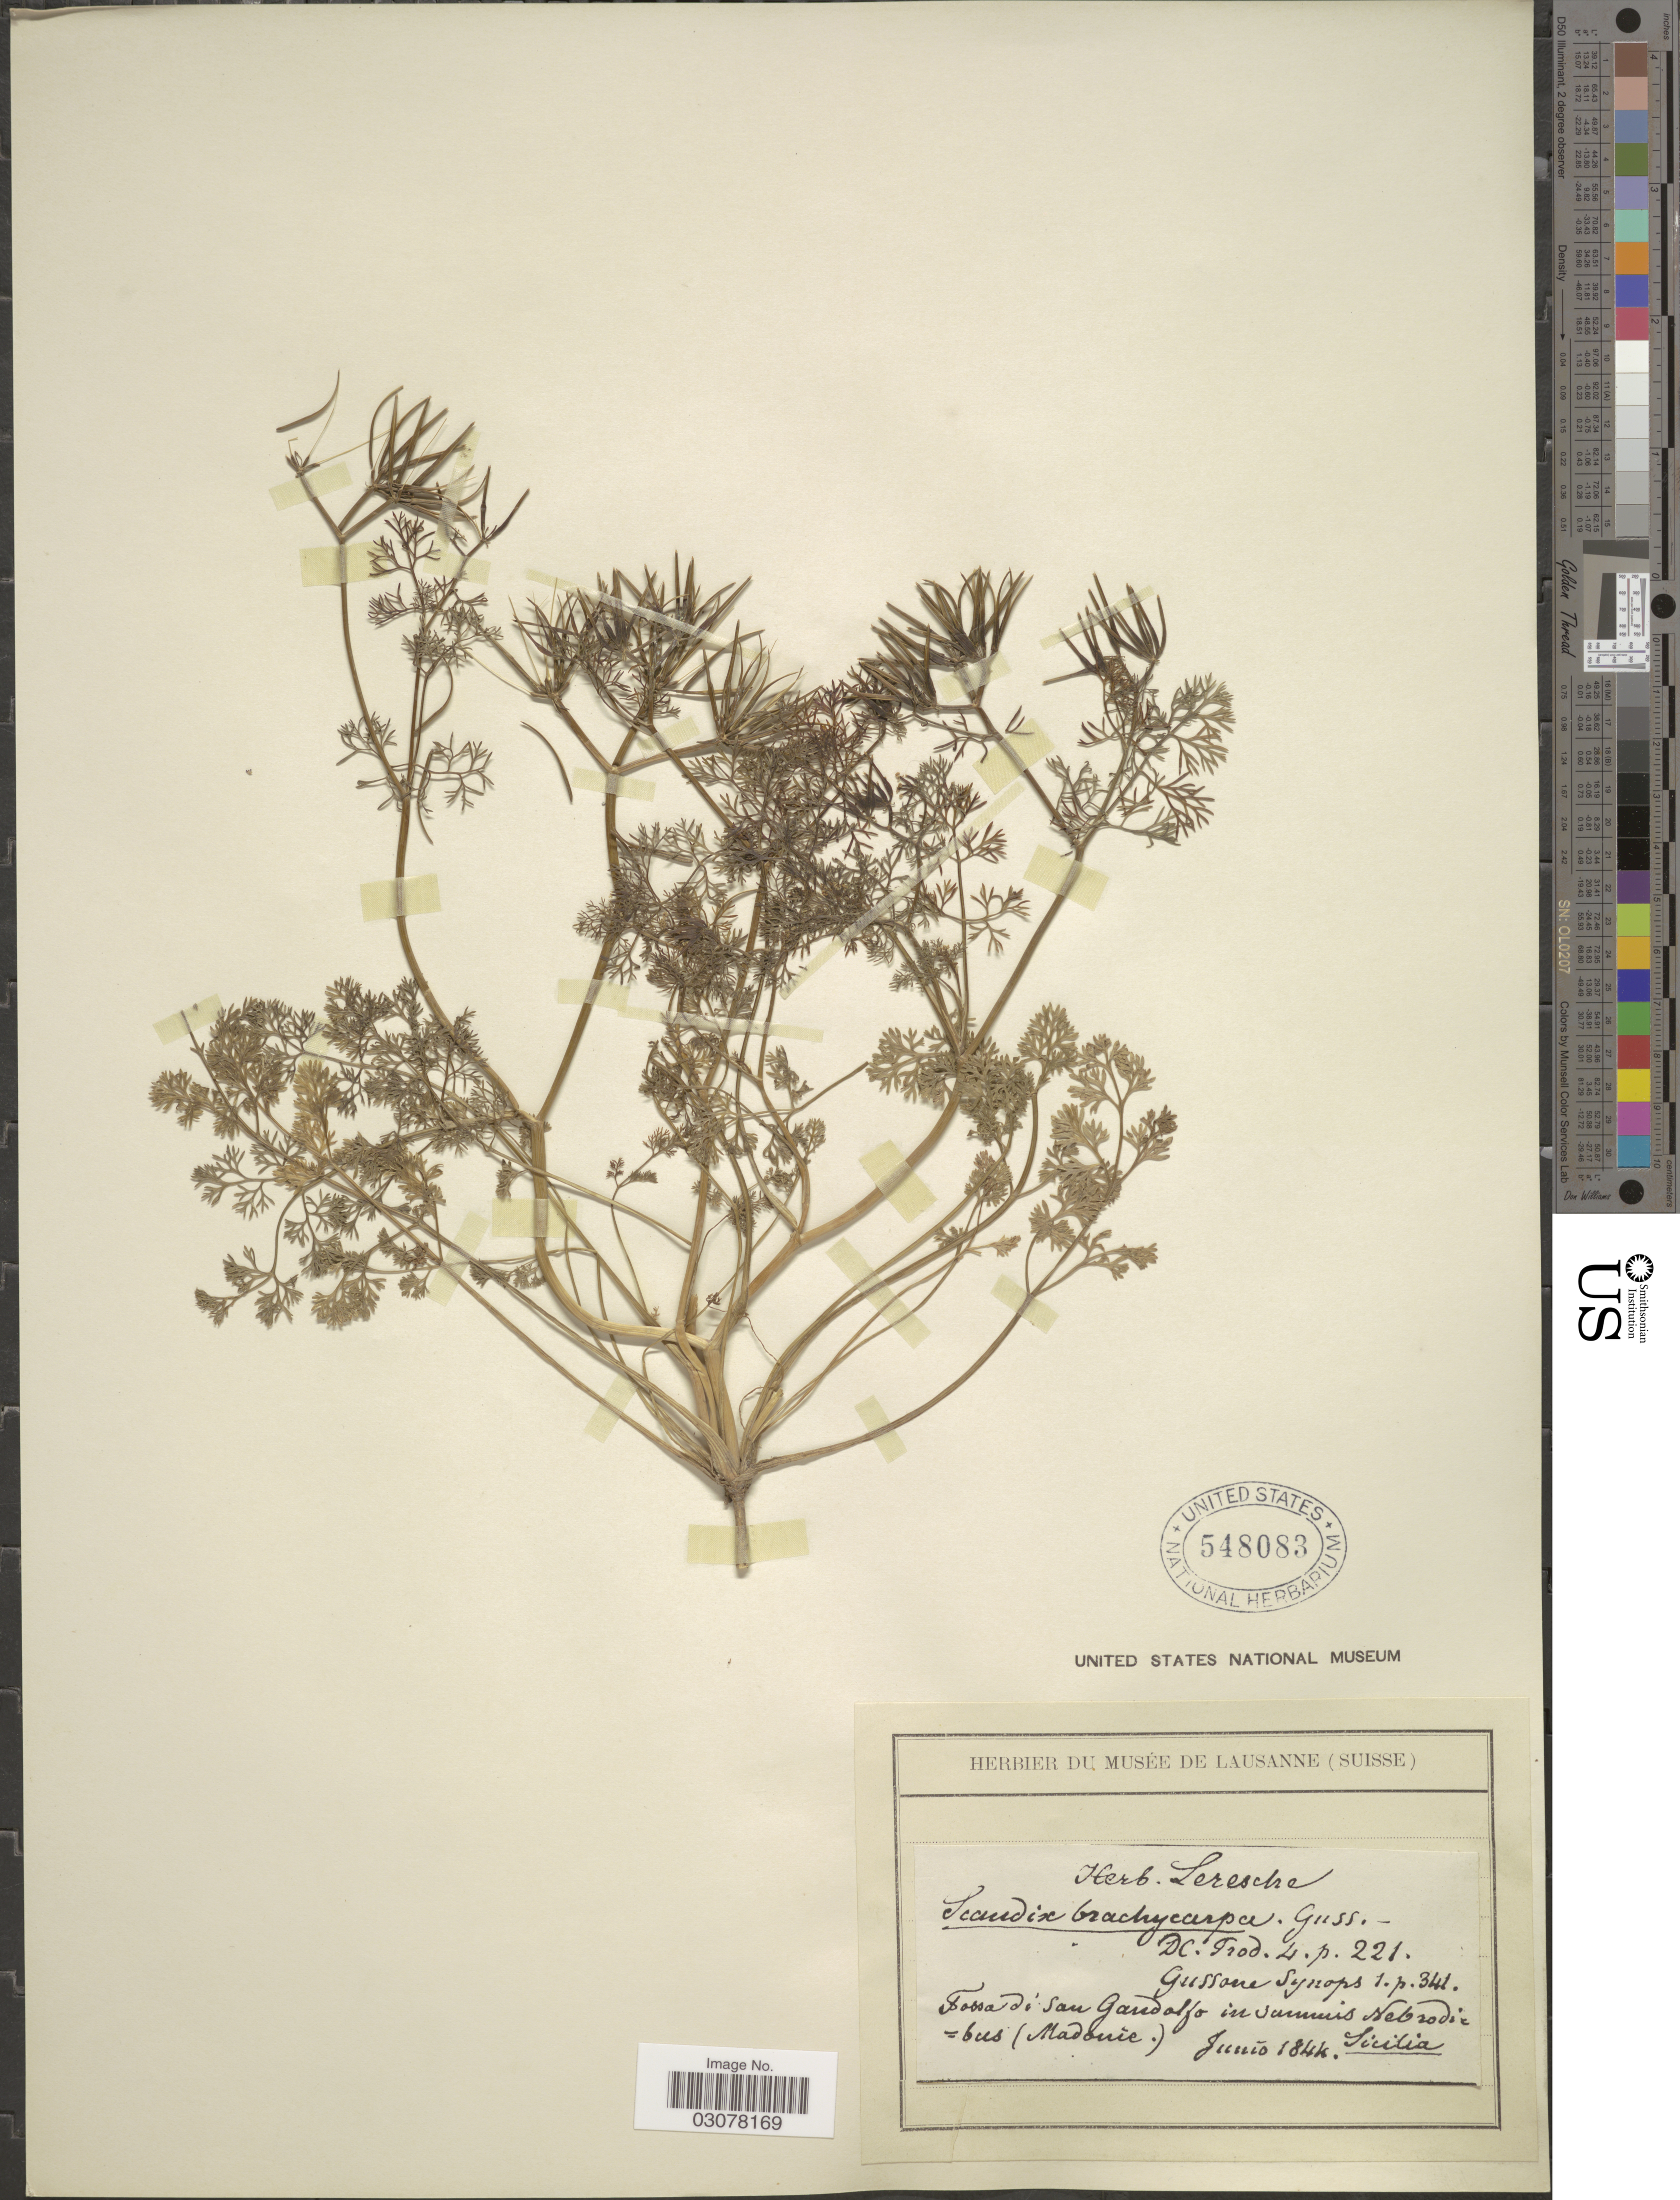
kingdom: Plantae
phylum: Tracheophyta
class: Magnoliopsida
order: Apiales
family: Apiaceae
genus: Scandix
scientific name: Scandix brachycarpa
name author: Gussone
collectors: ex herb. Leresche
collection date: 1844-06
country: Italy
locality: Fossa di San Gandolfo in summis Nebrodie=bus (Madonie). Sicilia.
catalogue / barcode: US 548083